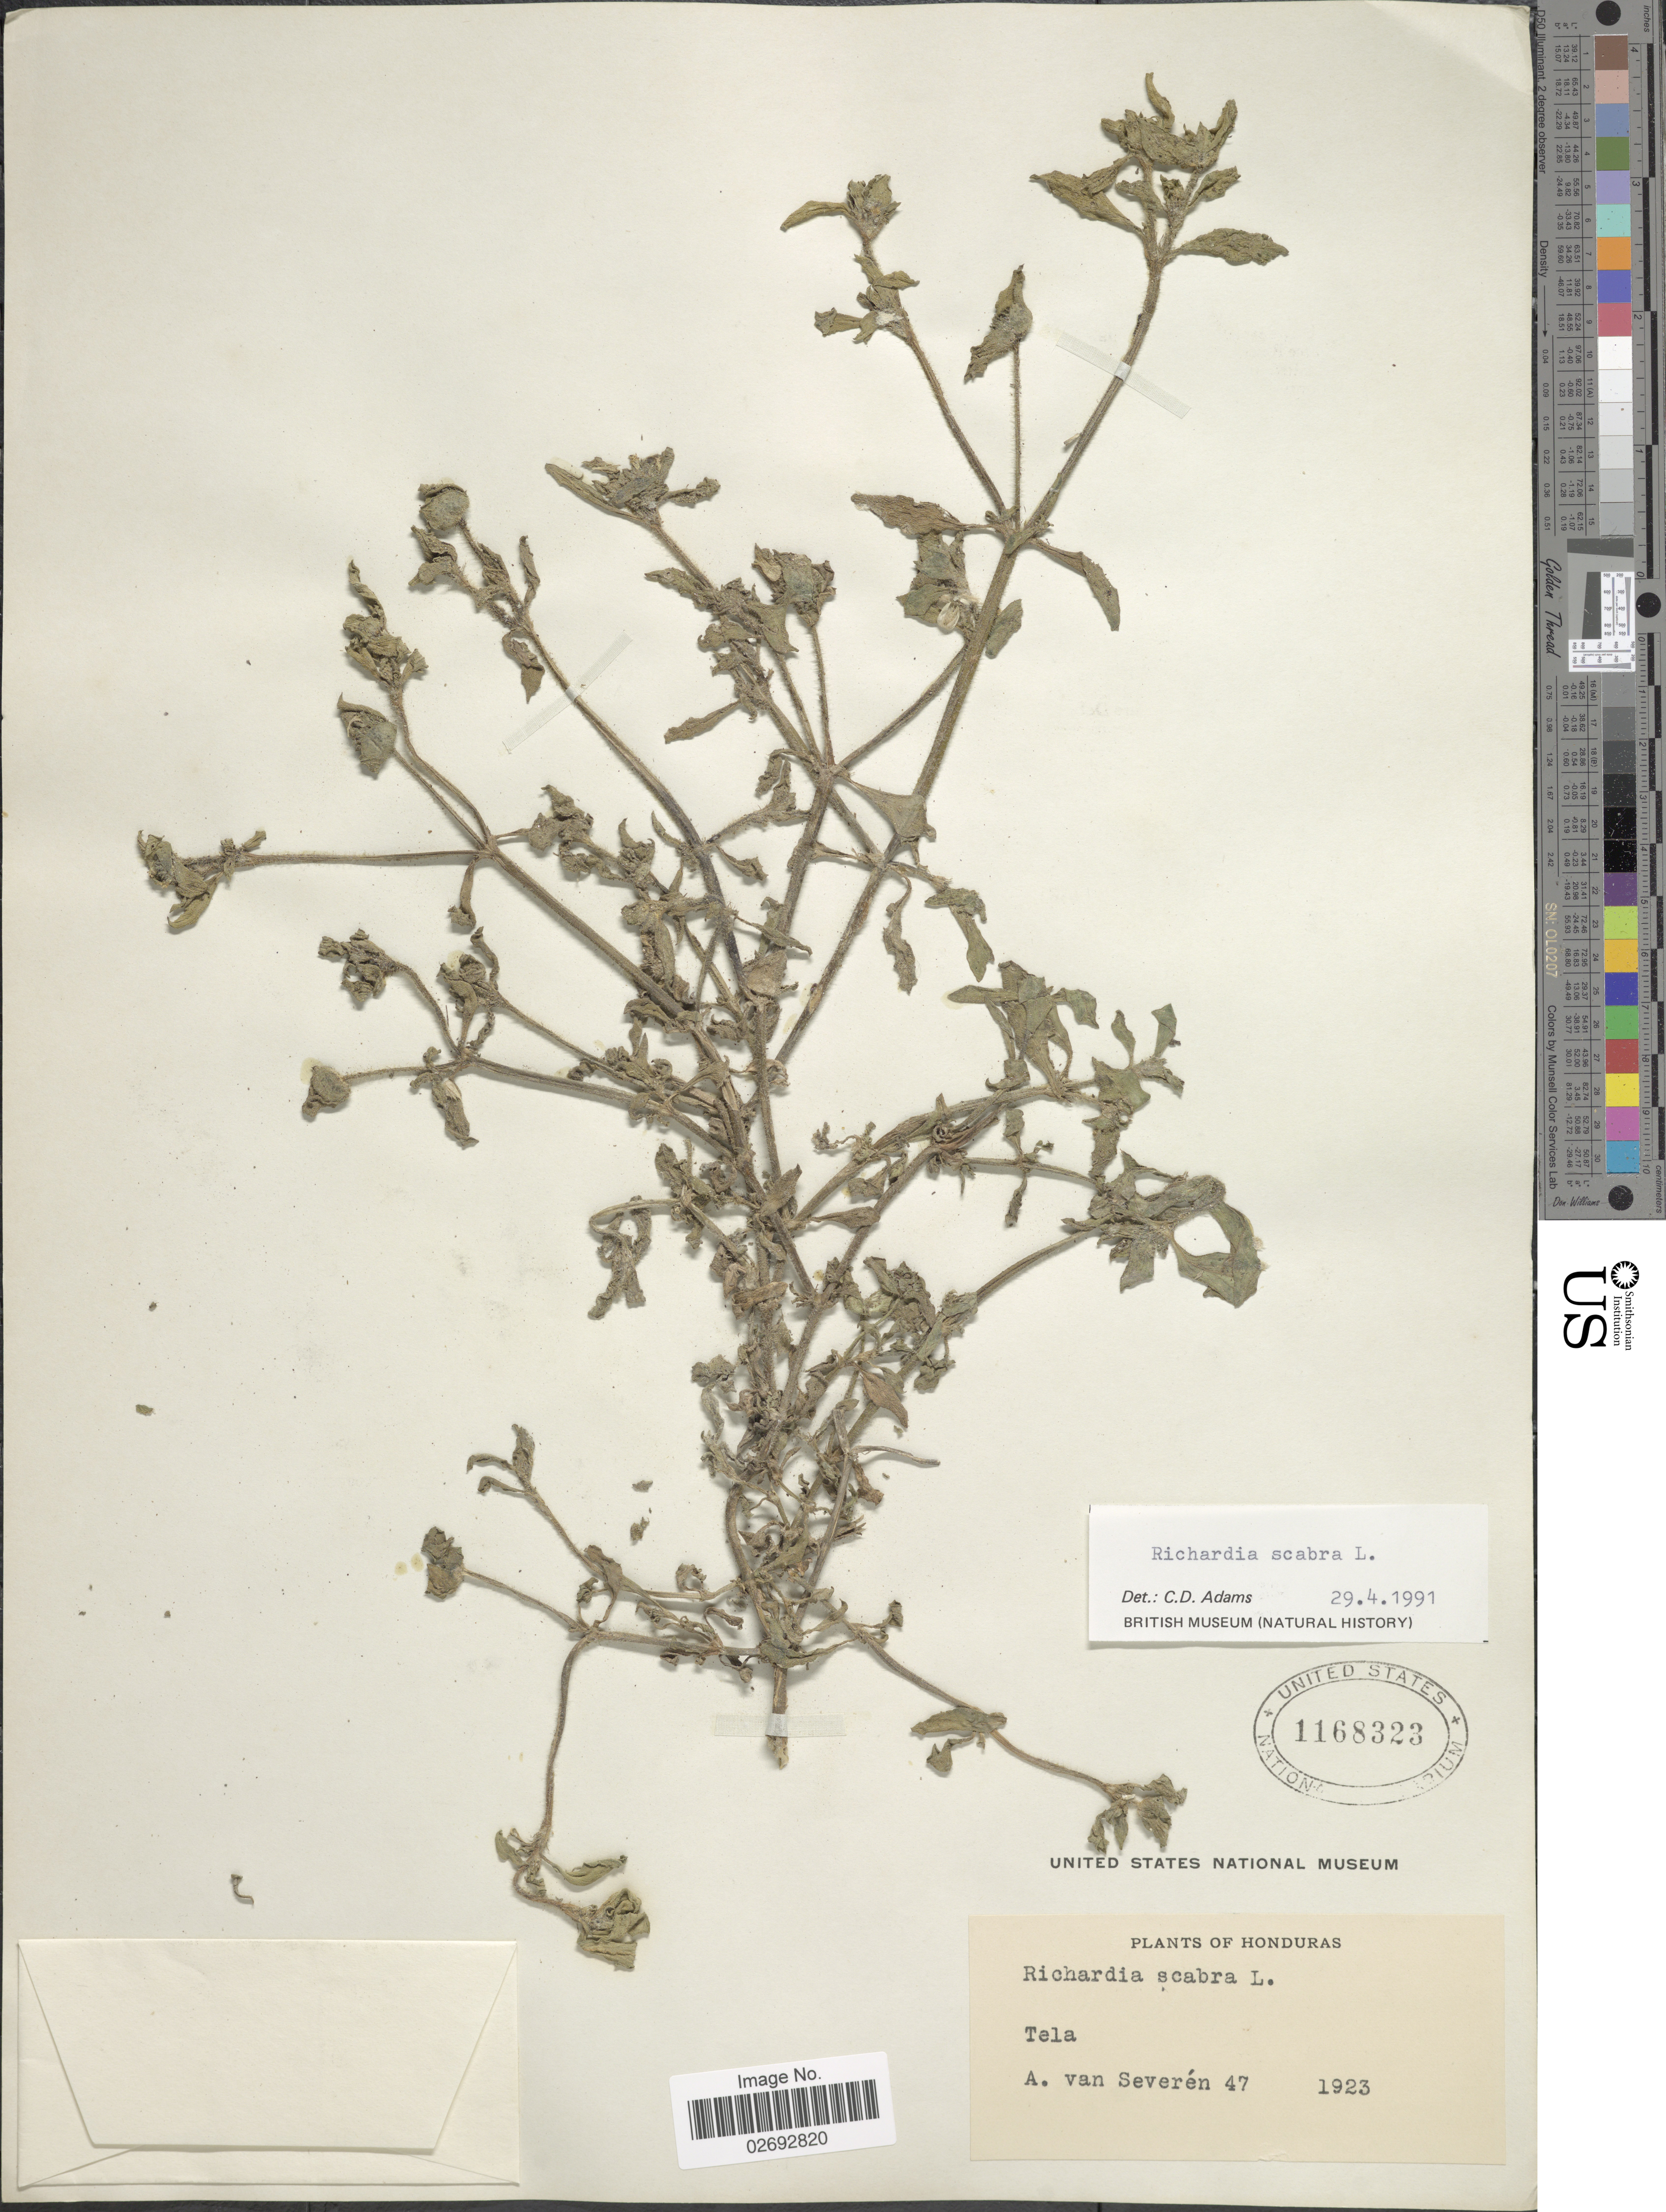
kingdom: Plantae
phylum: Tracheophyta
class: Magnoliopsida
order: Gentianales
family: Rubiaceae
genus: Richardia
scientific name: Richardia scabra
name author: L.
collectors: A. Van Severen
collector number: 47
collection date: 1923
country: Honduras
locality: Tela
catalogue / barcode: US 1168323